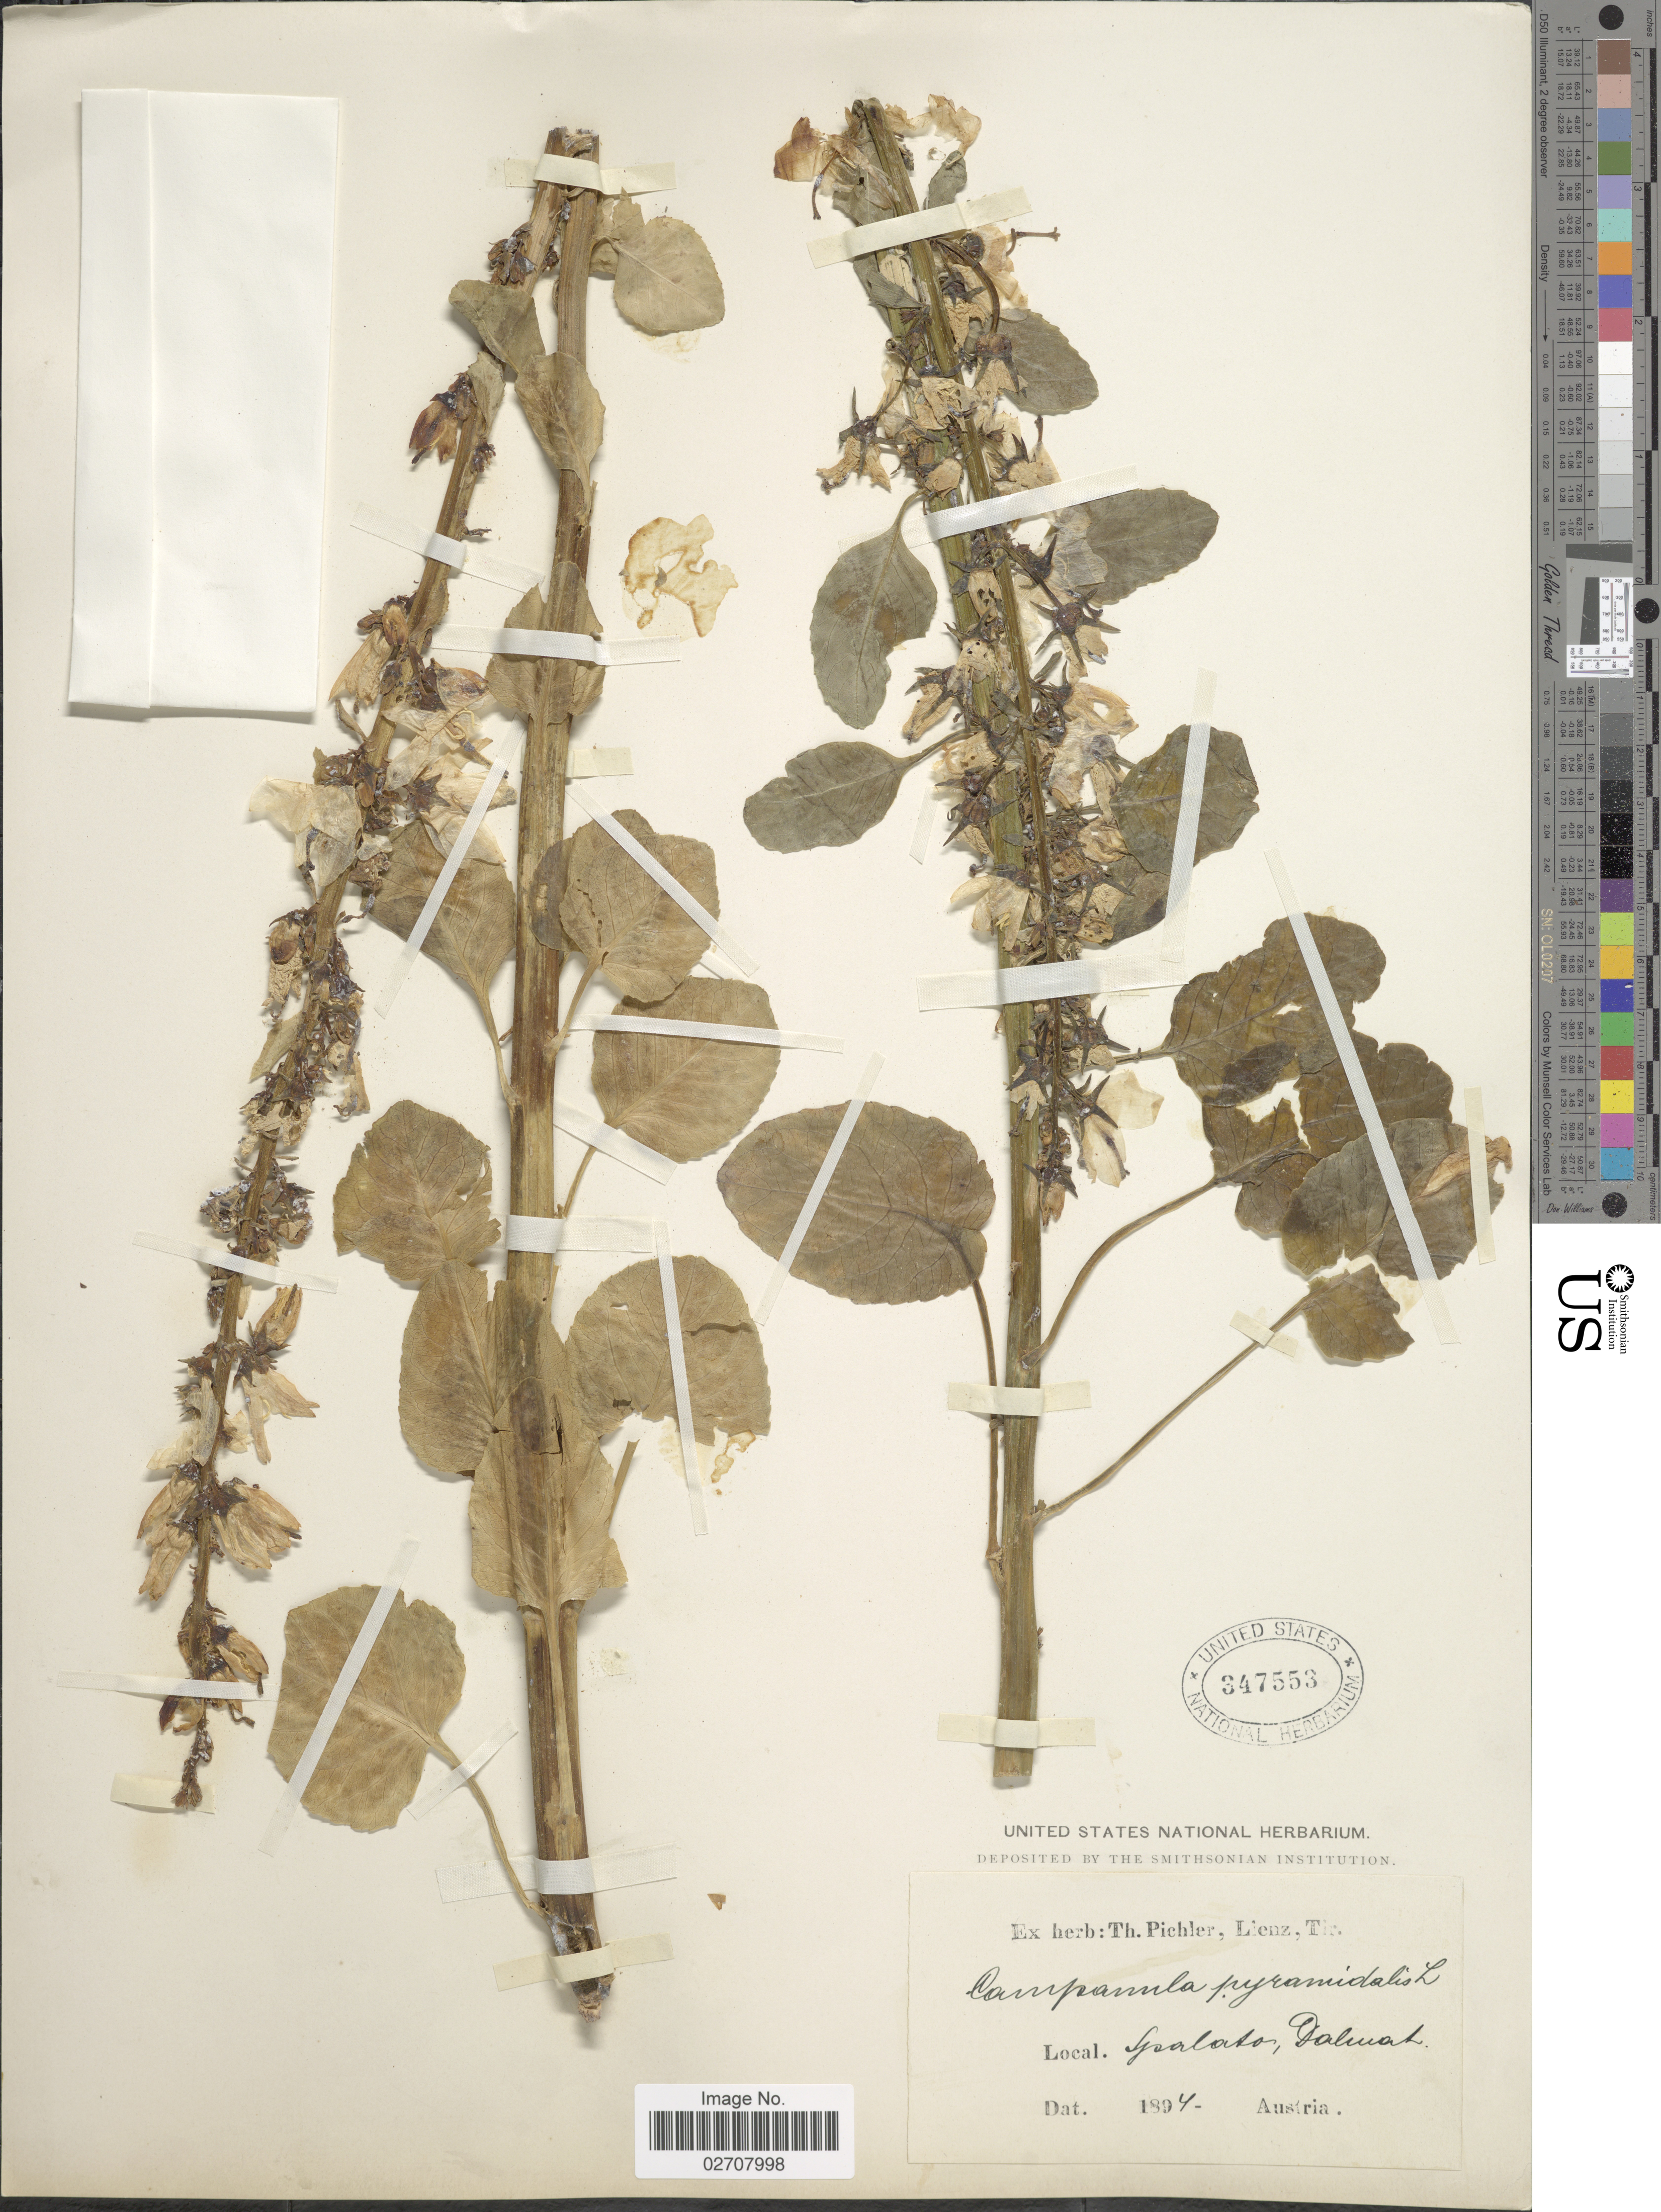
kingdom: Plantae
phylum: Tracheophyta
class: Magnoliopsida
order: Asterales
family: Campanulaceae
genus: Campanula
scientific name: Campanula pyramidalis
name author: L.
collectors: ex herb. T. Pichler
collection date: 1894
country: Austria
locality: Ysalator, Dalwat [interpreted]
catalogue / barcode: US 347553